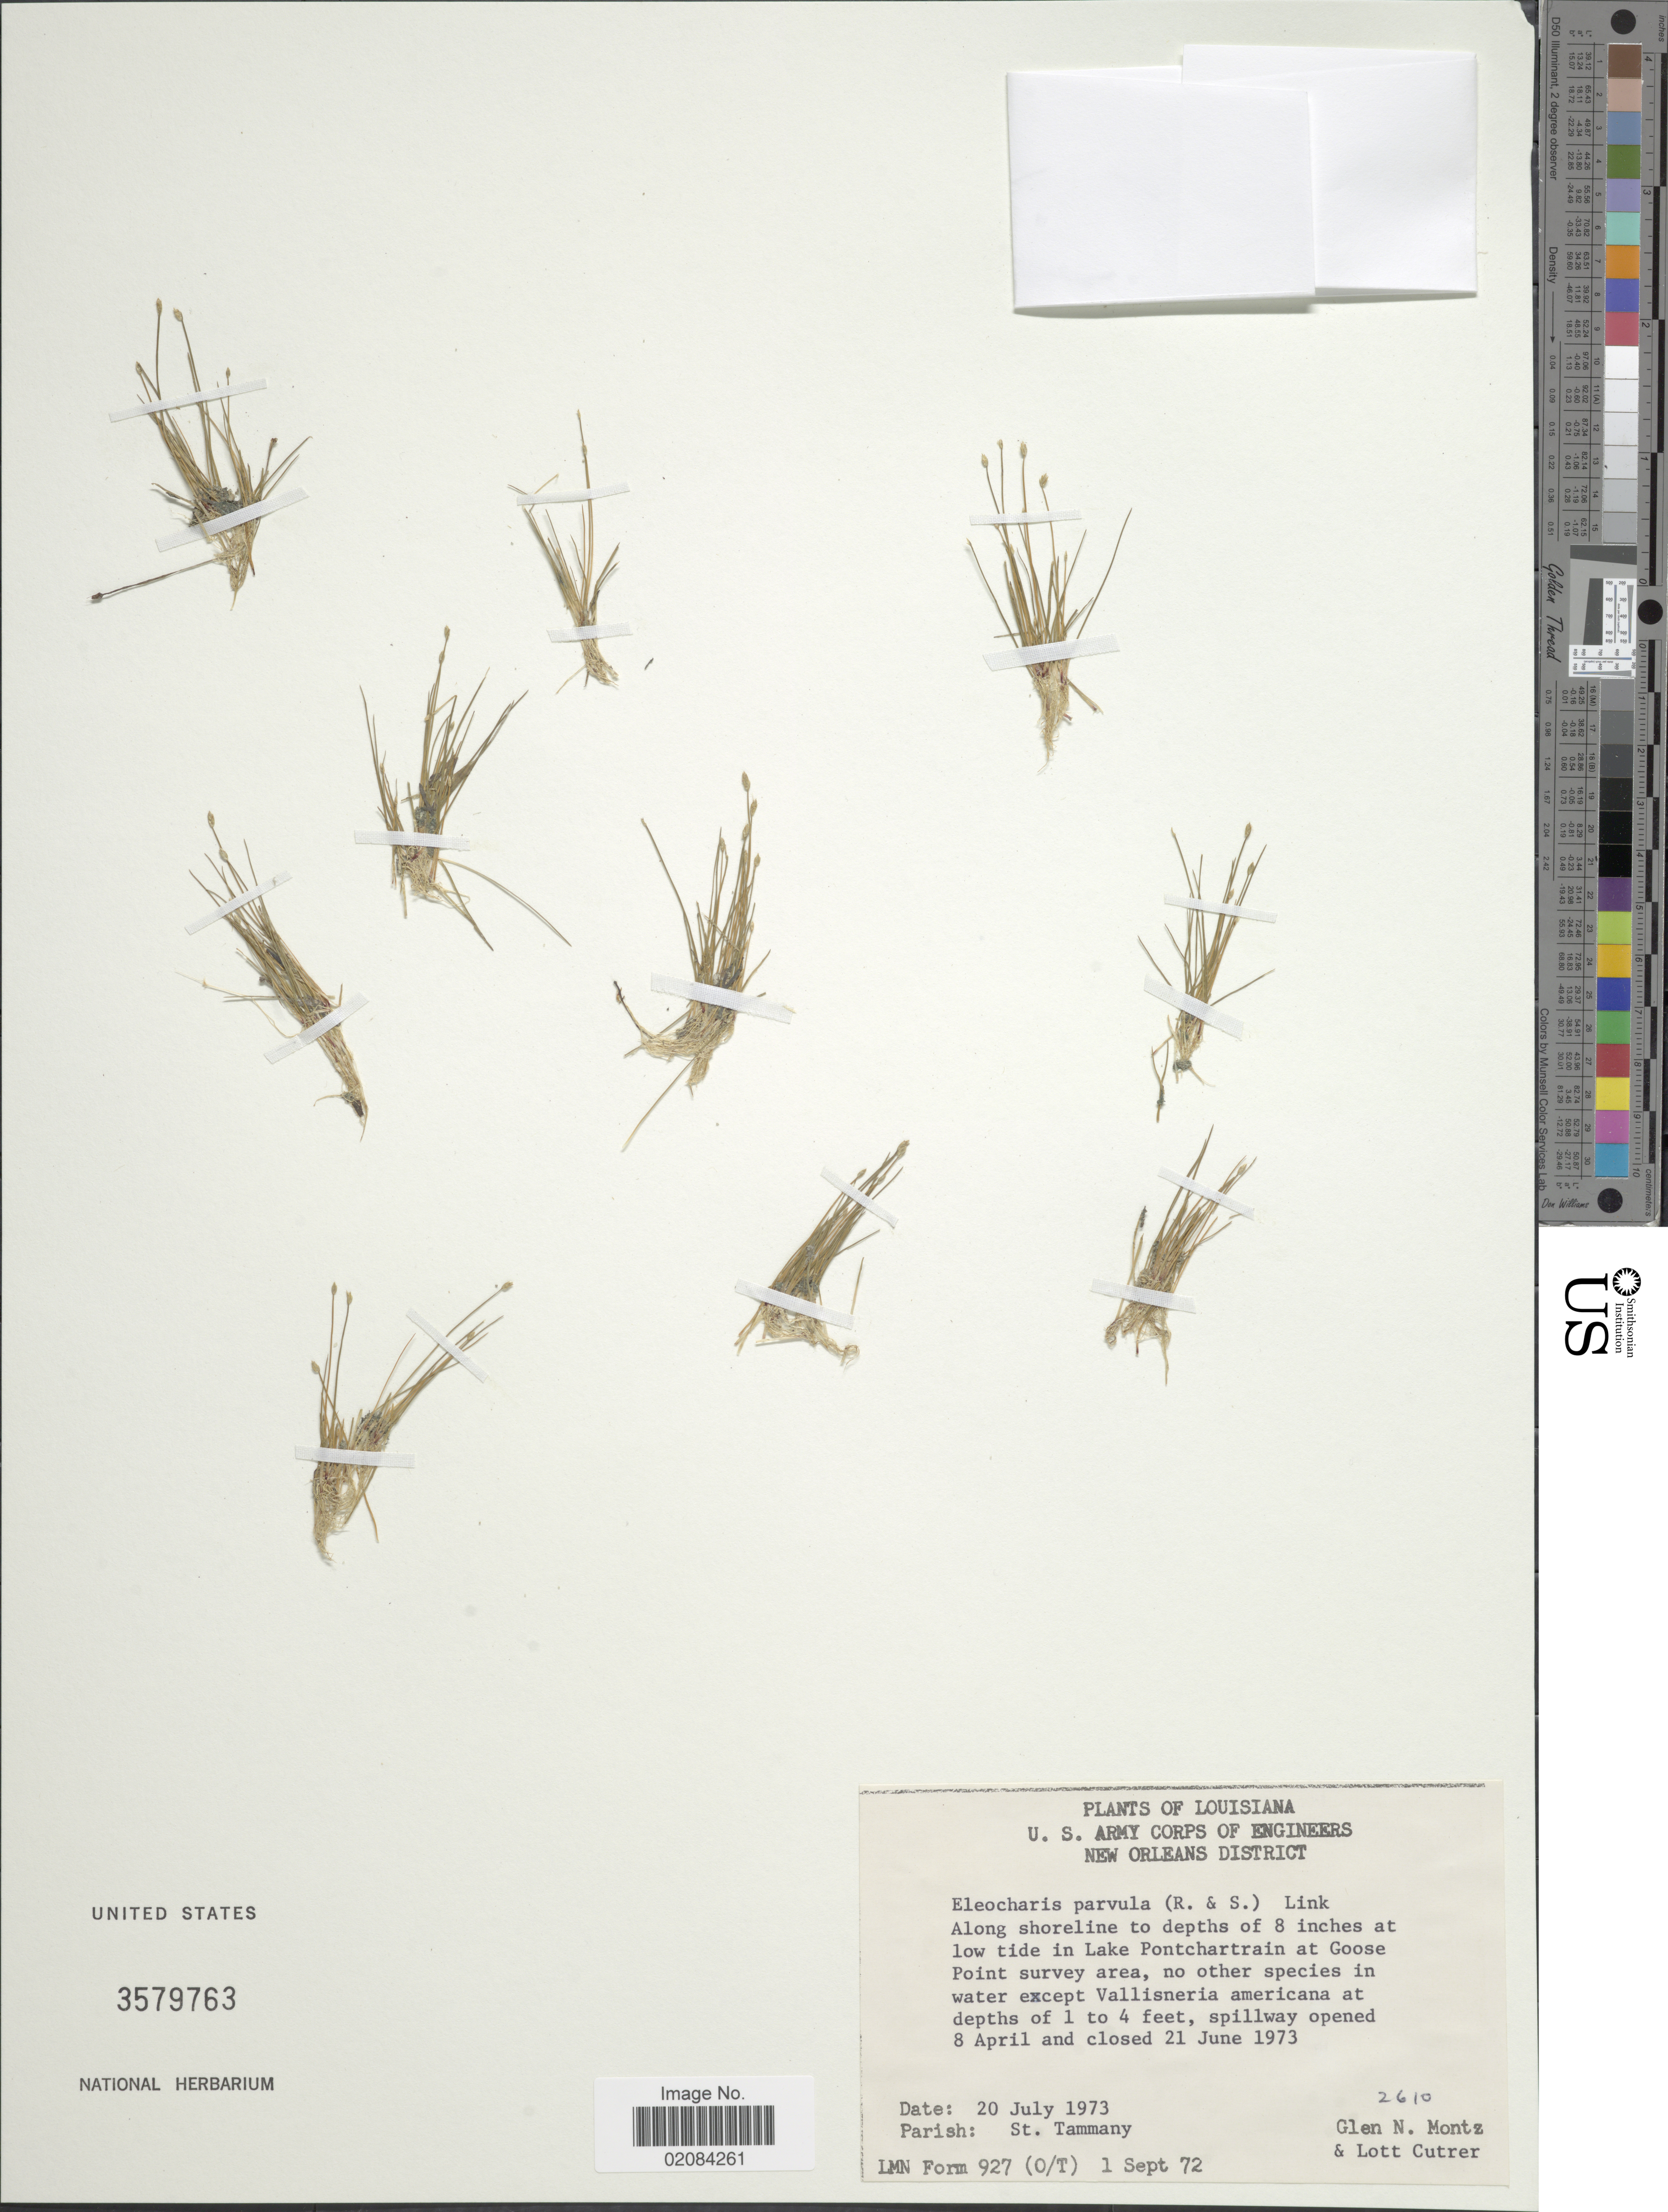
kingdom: Plantae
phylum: Tracheophyta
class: Liliopsida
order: Poales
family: Cyperaceae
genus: Eleocharis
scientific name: Eleocharis parvula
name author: (Roem. & Schult.) Link ex Williams et al.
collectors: G. Montz & L. Cutrer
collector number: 2610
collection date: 1973-07-20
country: United States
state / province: Louisiana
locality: New Orleans District, Along shoreline to depths of 8 inches at low tide in Lake Pontchartrain at Goose Point survey area. no other species in water except Vallissneria americana at depths of 1 to 4 feet, spillway.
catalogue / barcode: US 3579763